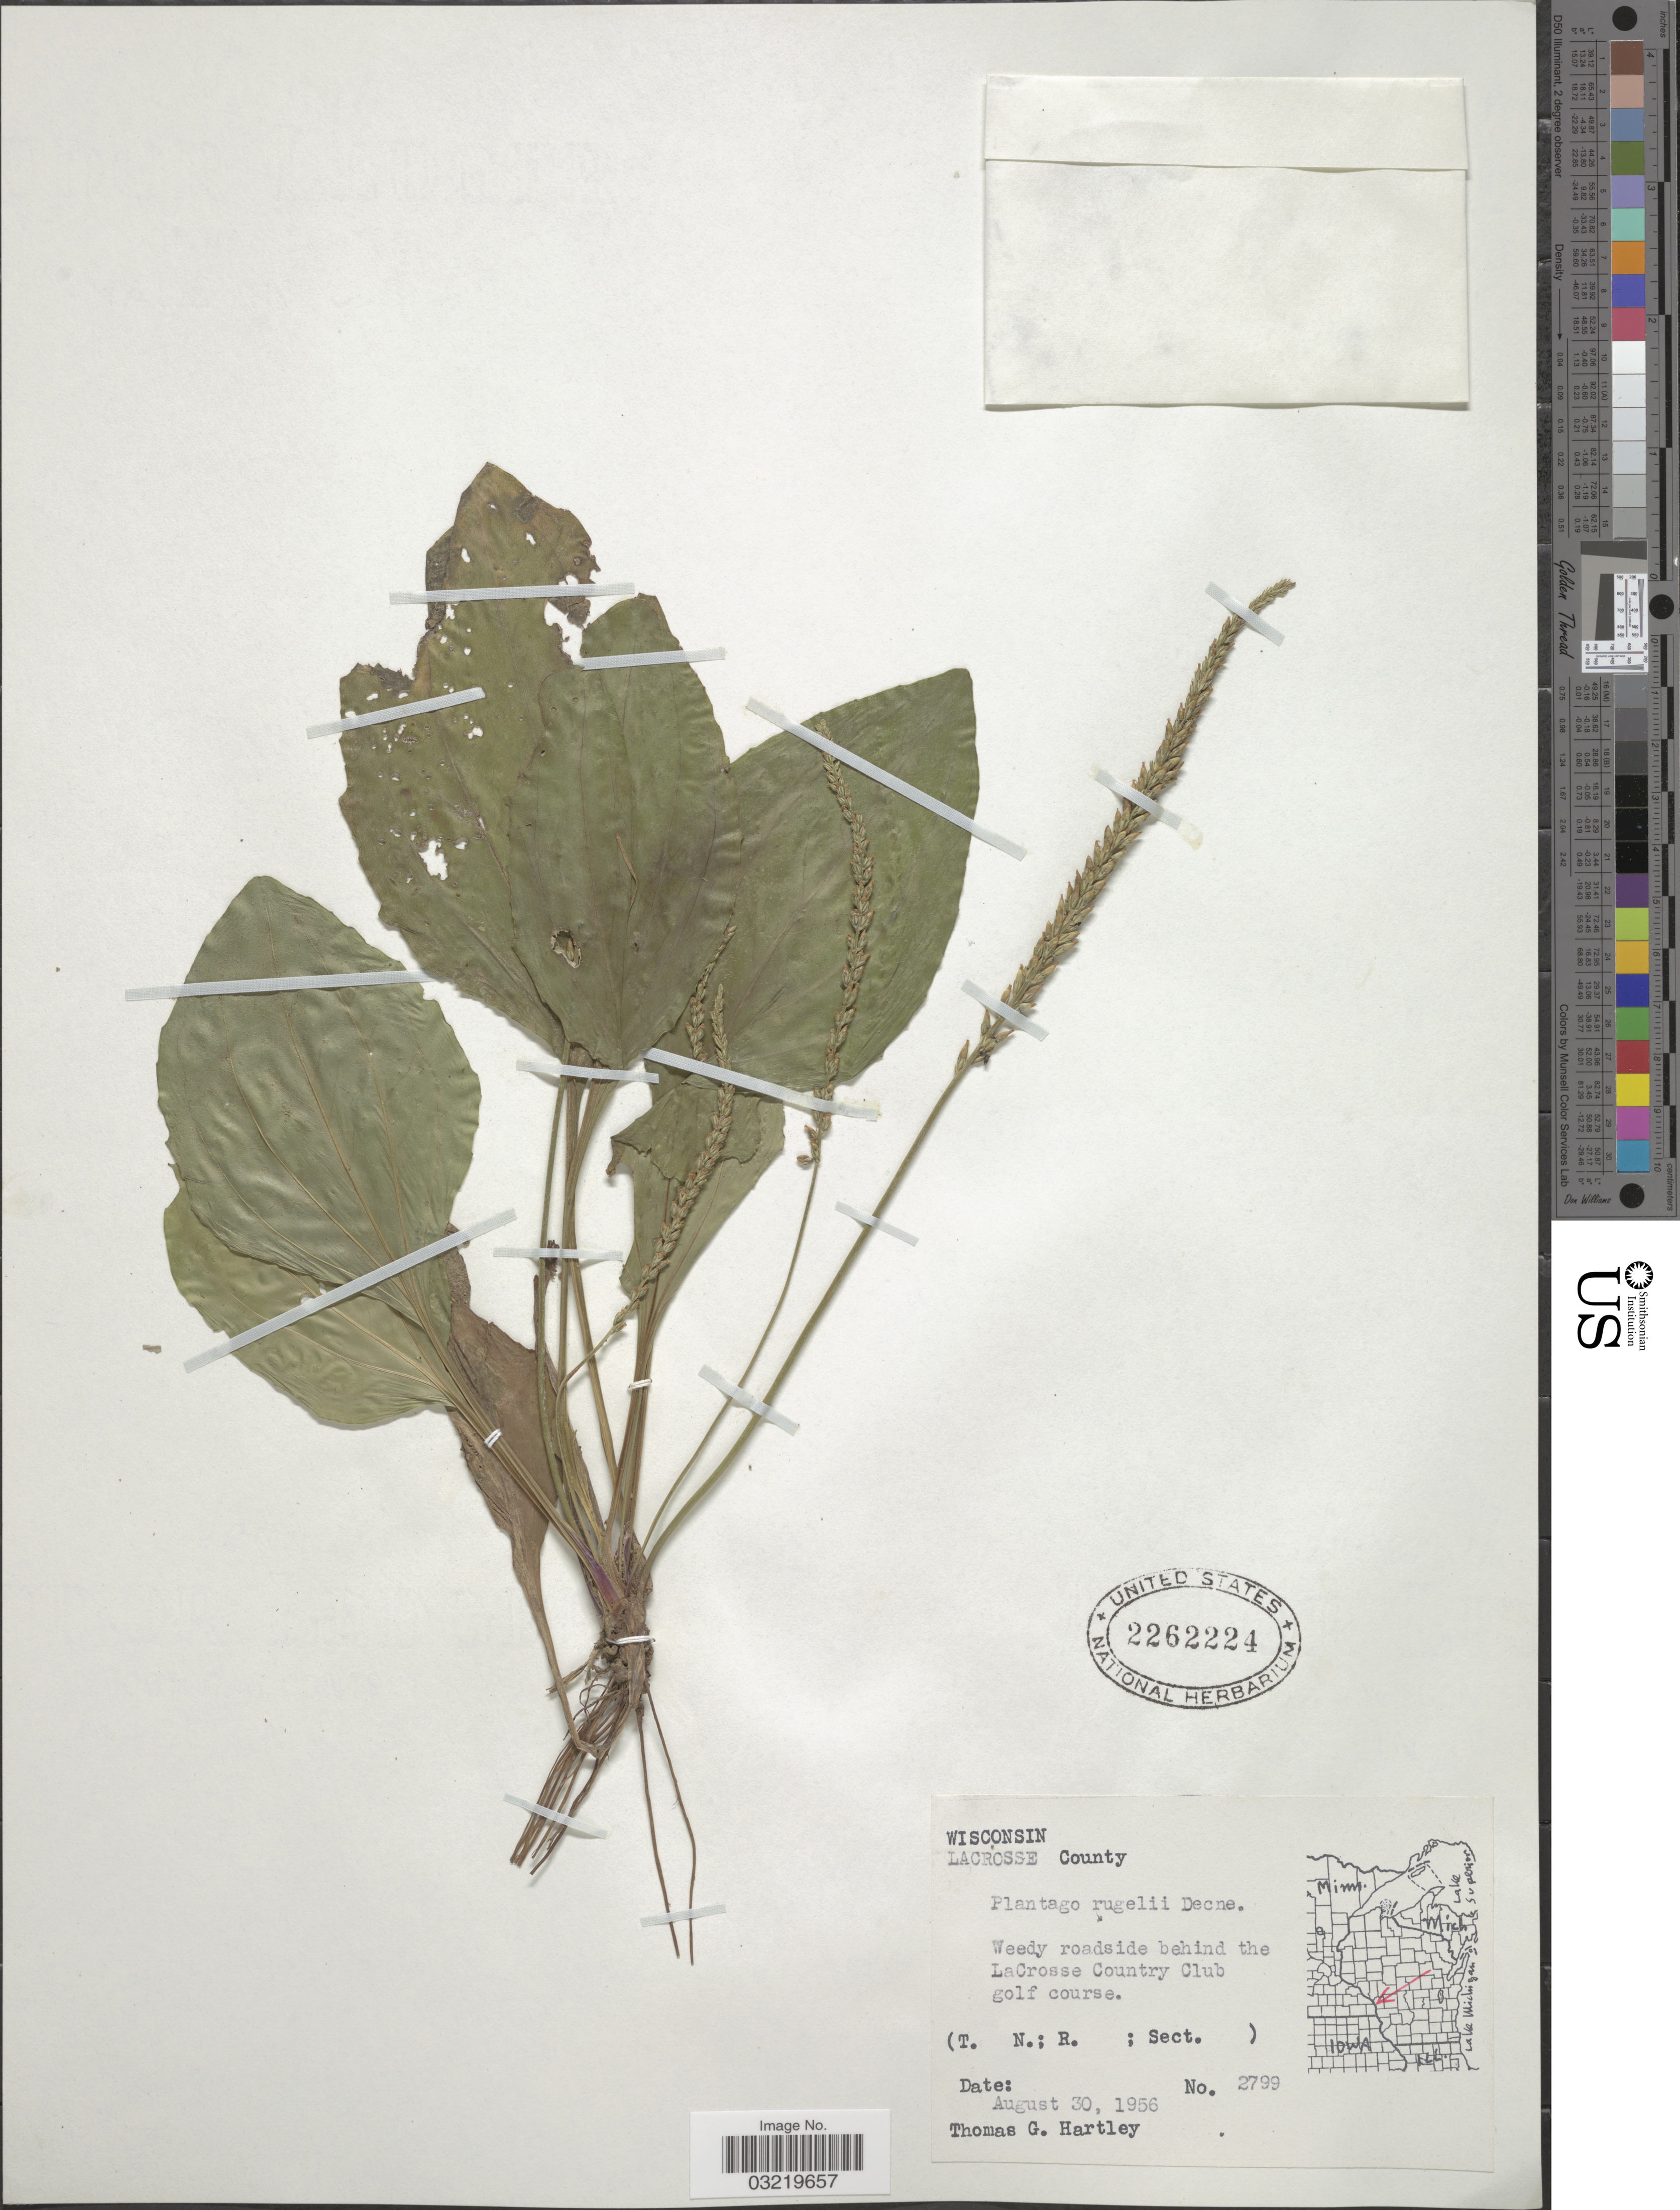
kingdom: Plantae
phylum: Tracheophyta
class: Magnoliopsida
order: Lamiales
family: Plantaginaceae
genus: Plantago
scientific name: Plantago rugelii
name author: Decne.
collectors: T. G. Hartley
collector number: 2799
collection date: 1956-08-30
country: United States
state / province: Wisconsin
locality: Lacrosse County. Weedy roadside behind the LaCrosse Country Club golf course.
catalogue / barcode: US 2262224